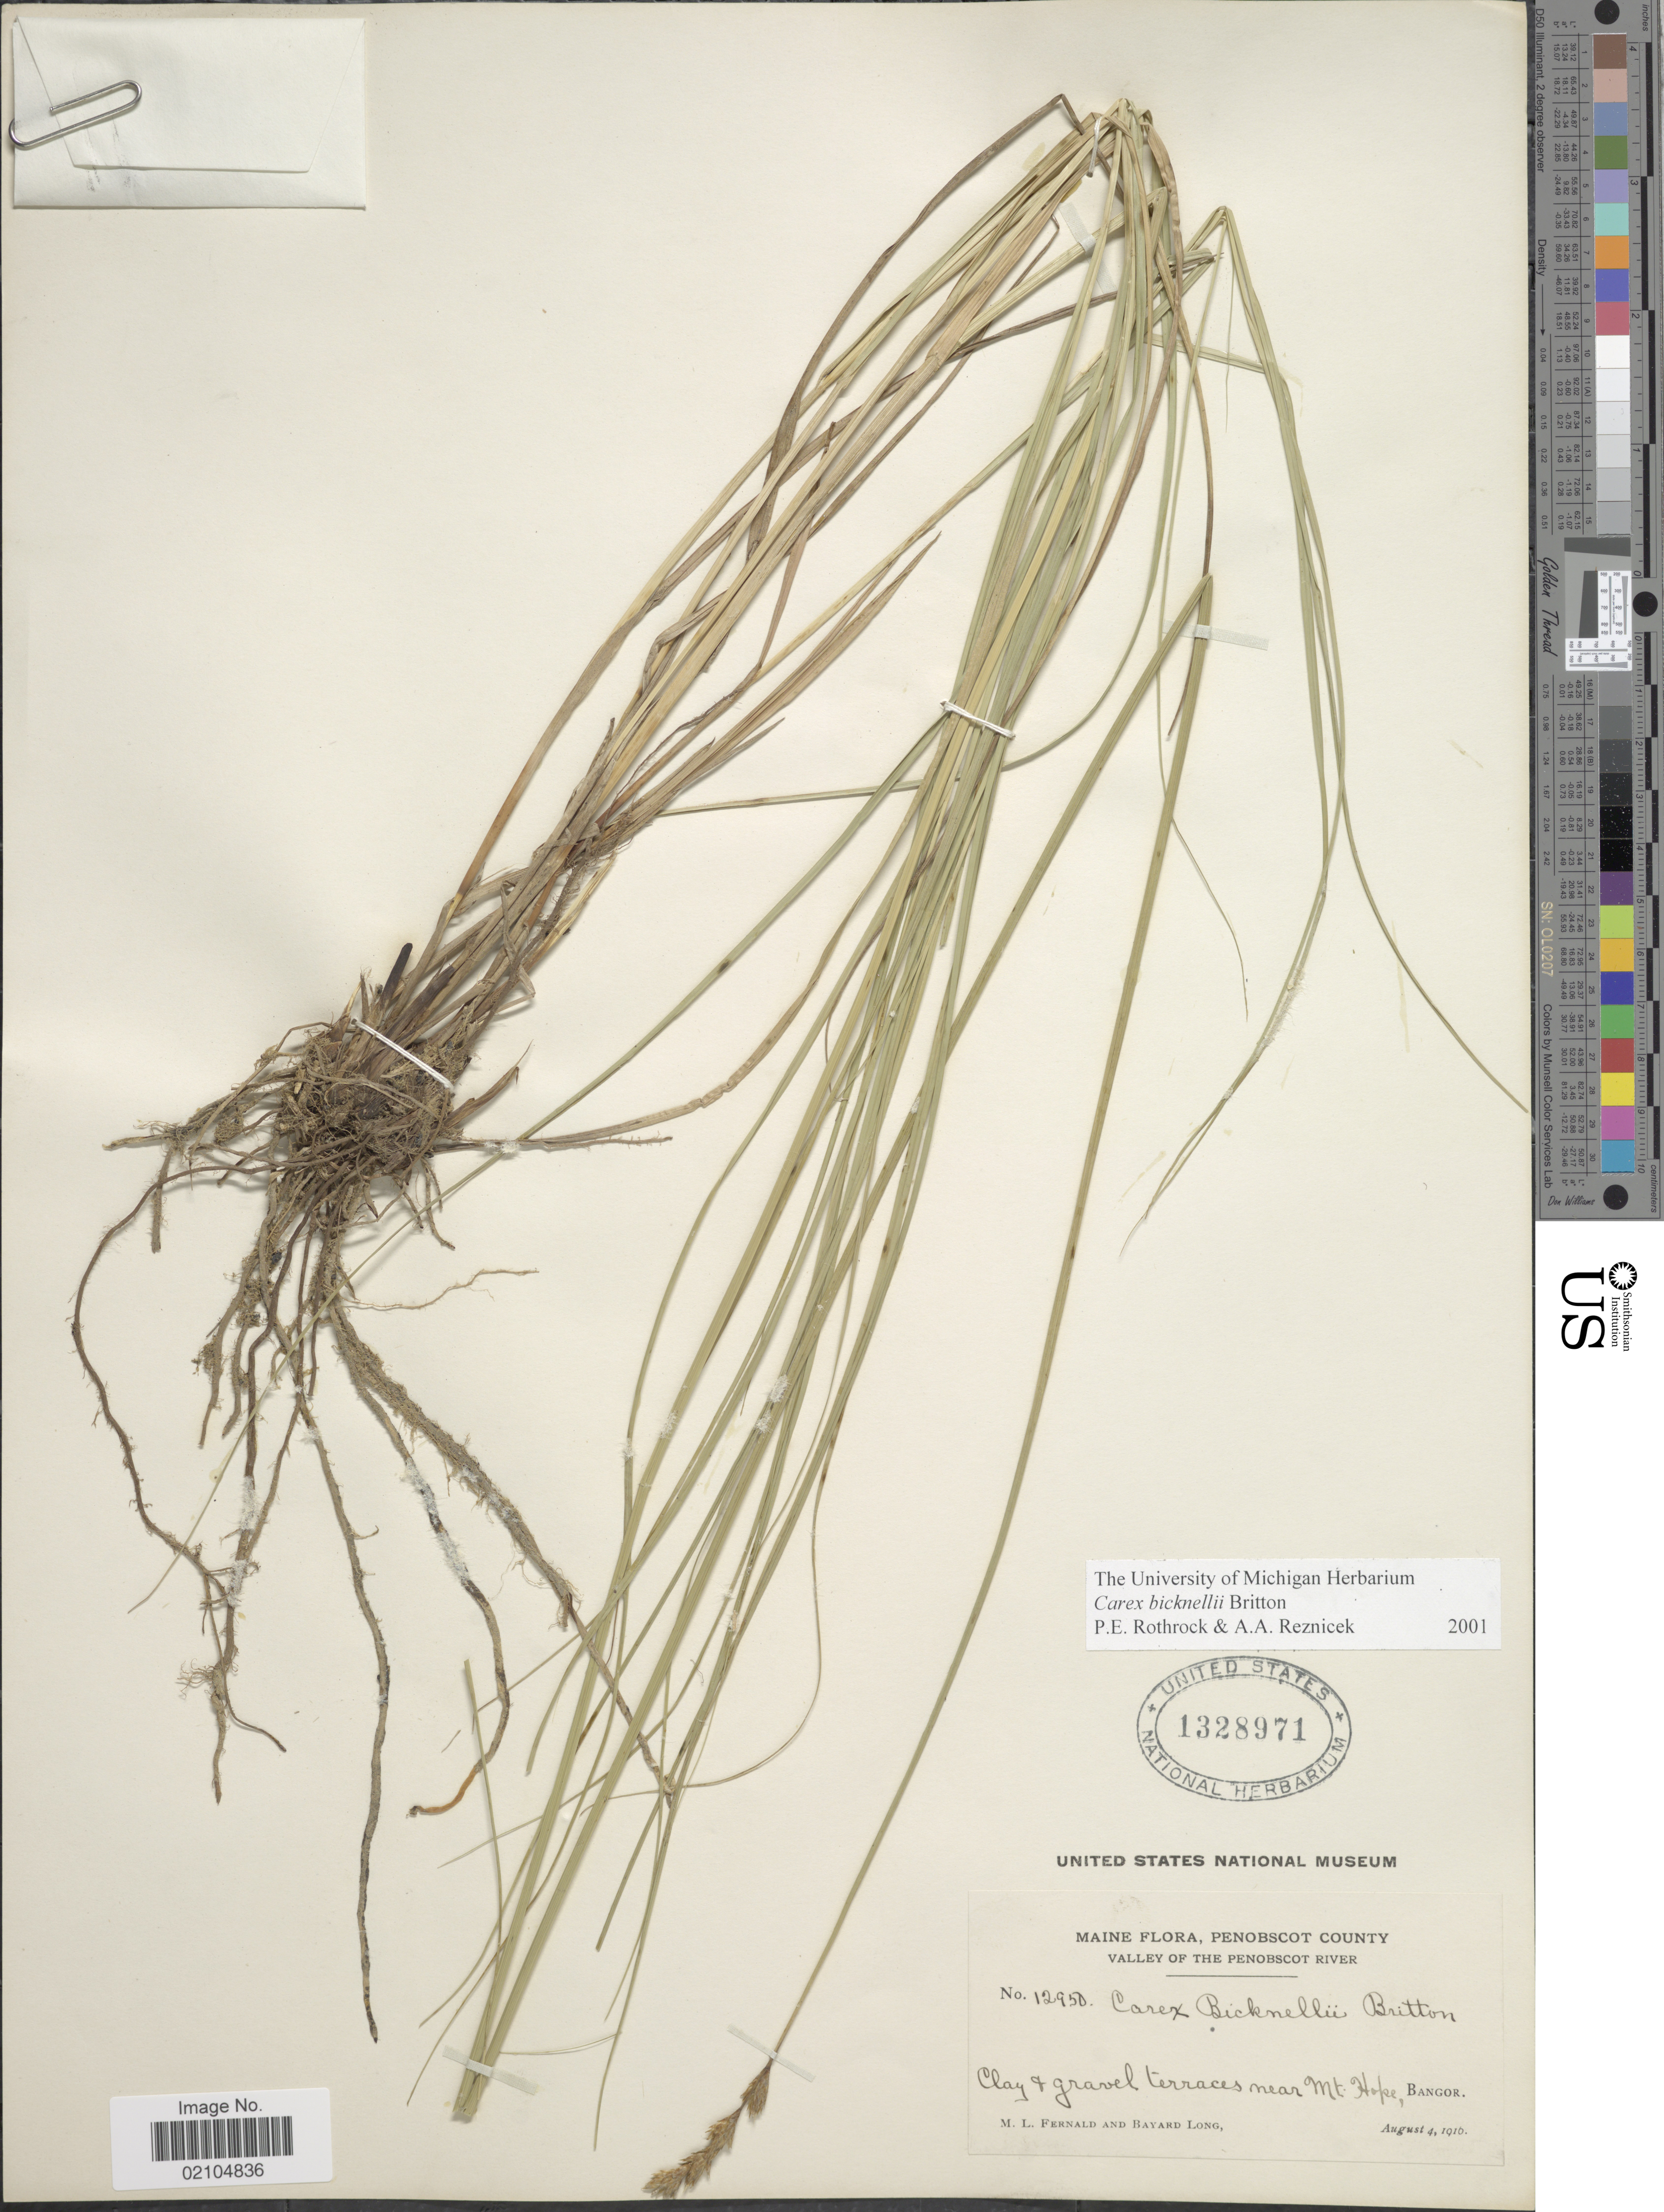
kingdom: Plantae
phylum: Tracheophyta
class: Liliopsida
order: Poales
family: Cyperaceae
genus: Carex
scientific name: Carex bicknellii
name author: Britton & A. Br.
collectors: M. L. Fernald & B. Long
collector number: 12950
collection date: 1916-08-04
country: United States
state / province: Maine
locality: Penobscot County, Valley of the Penobscot River, clay + gravel terraces near Mt. Hope, Bangor.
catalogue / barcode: US 1328971